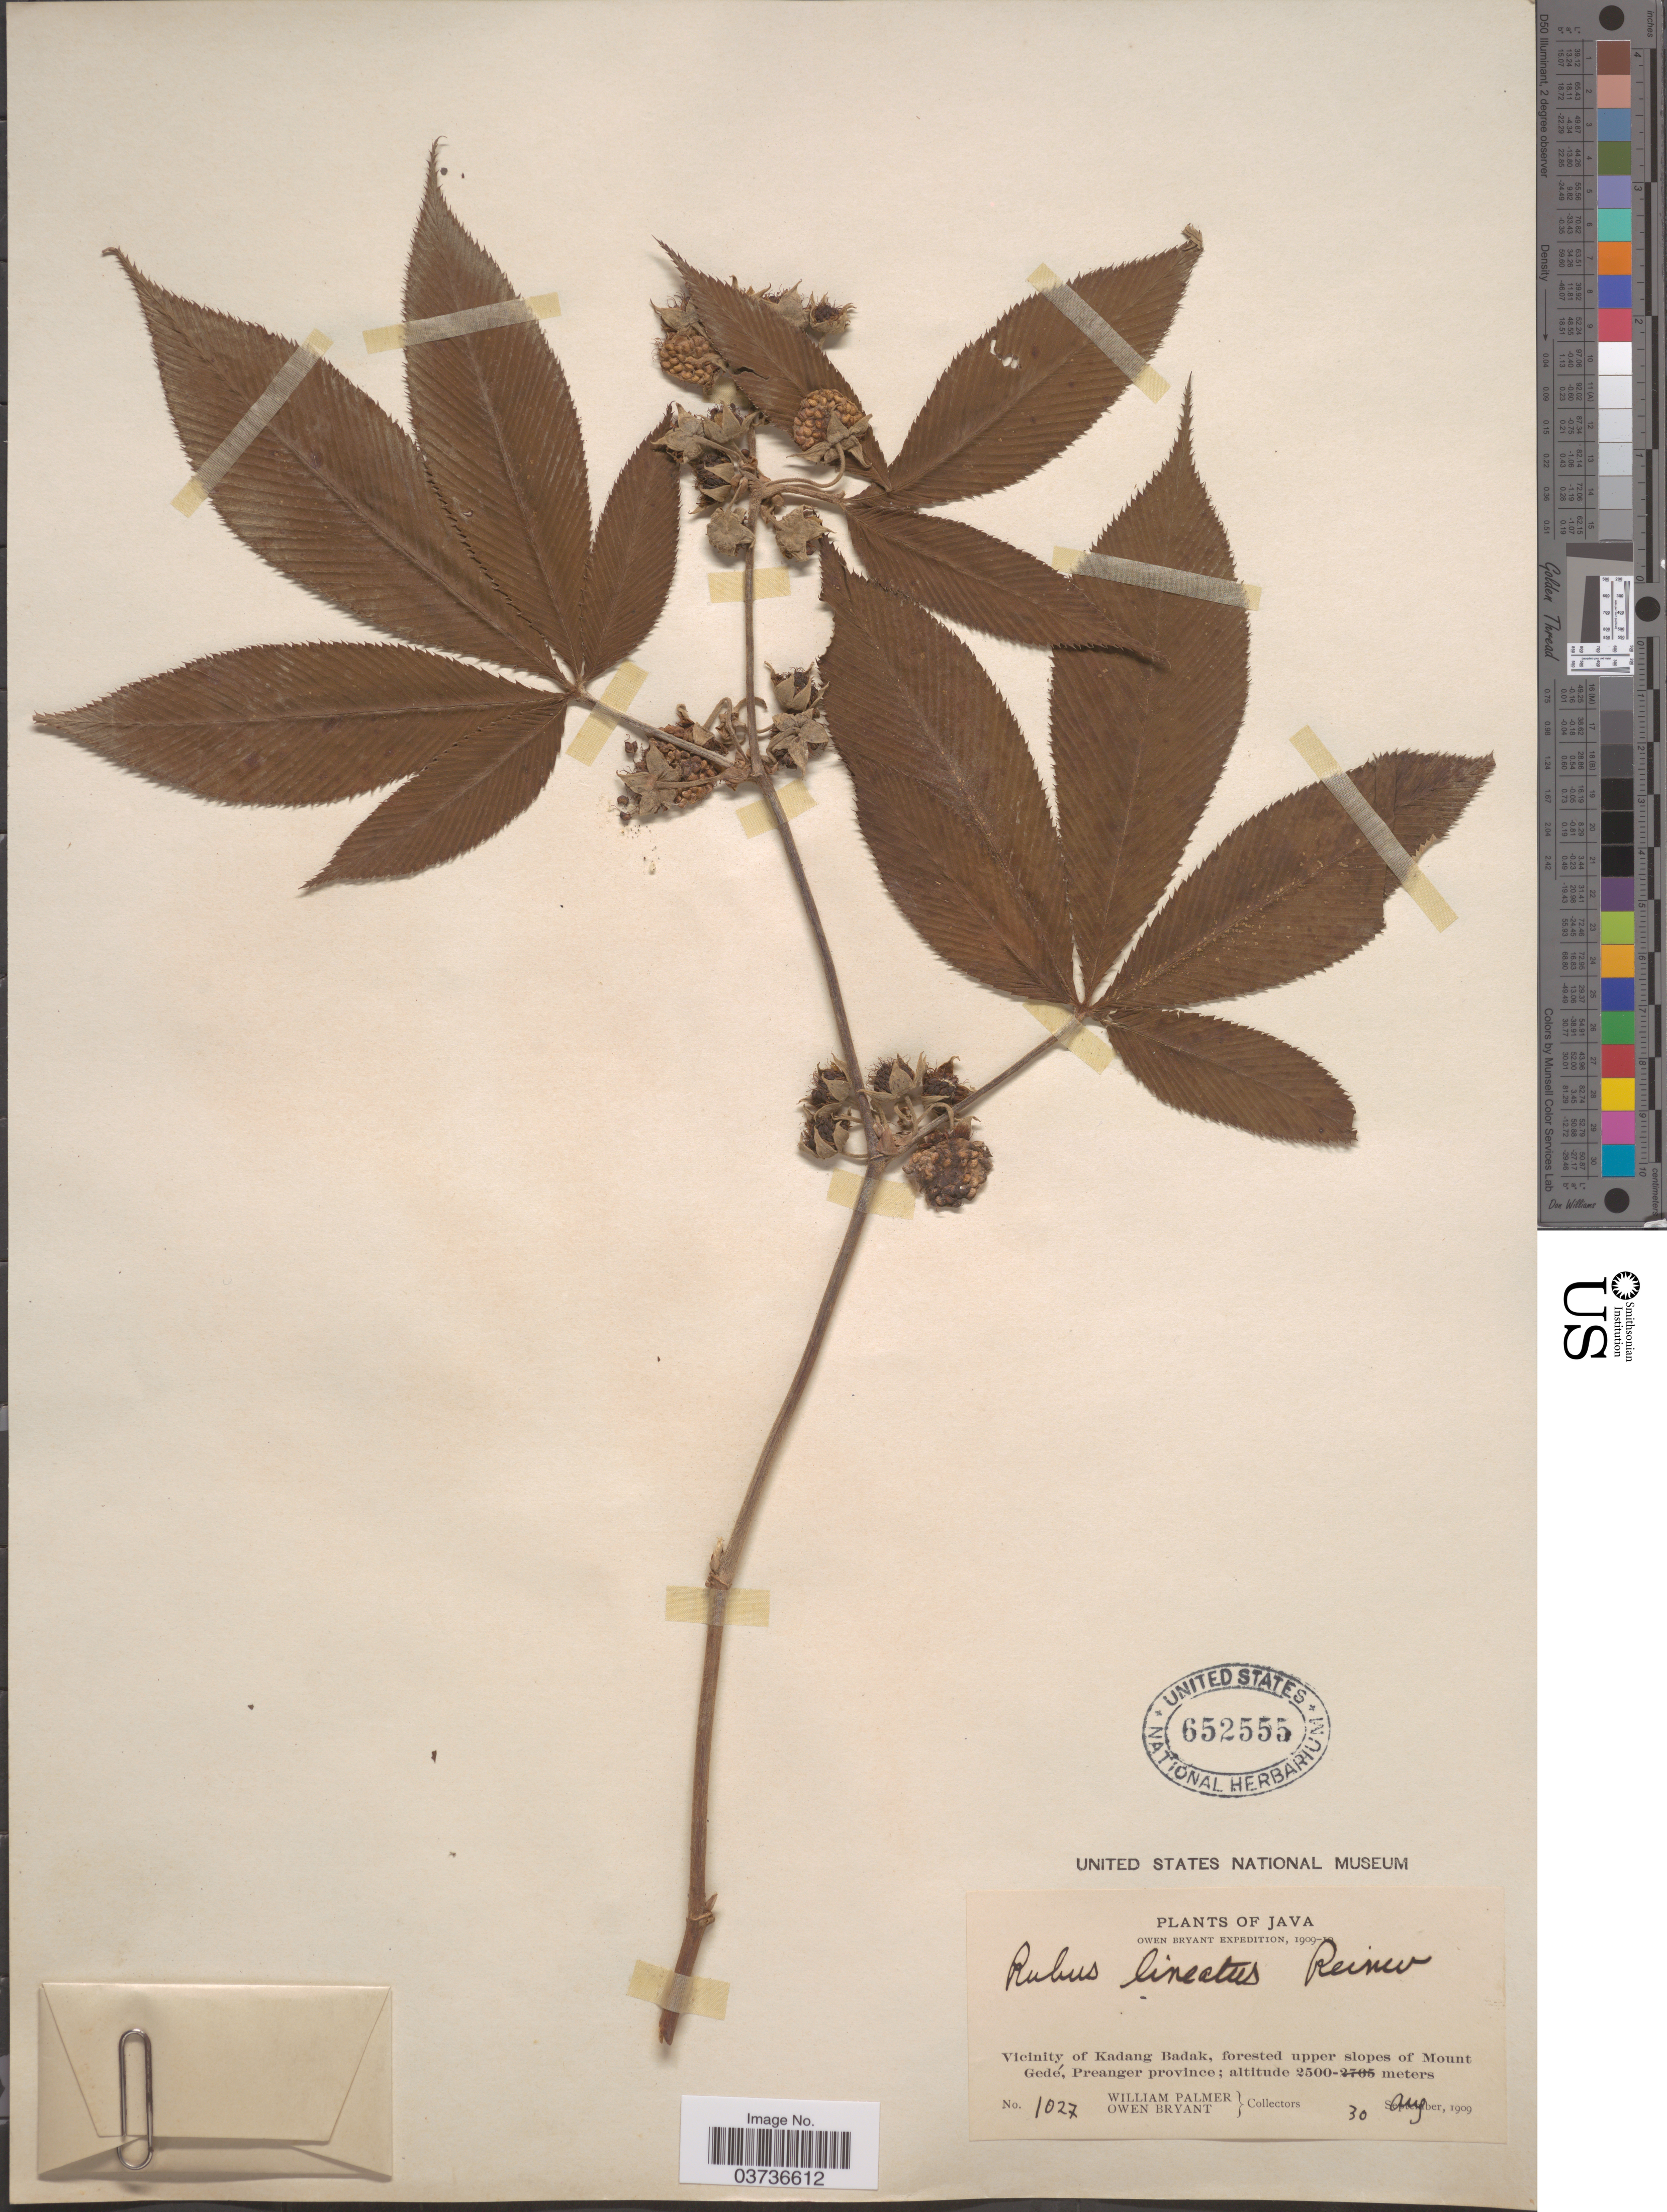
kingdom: Plantae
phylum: Tracheophyta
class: Magnoliopsida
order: Rosales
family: Rosaceae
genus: Rubus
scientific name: Rubus lineatus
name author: Reinw.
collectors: W. Palmer & O. Bryant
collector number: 1027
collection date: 1909-08-30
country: Indonesia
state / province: Java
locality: Vicinity of Kadang Badak, forested upper slopes of Mount Gedé, Preanger province.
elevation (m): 2500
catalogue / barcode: US 652555